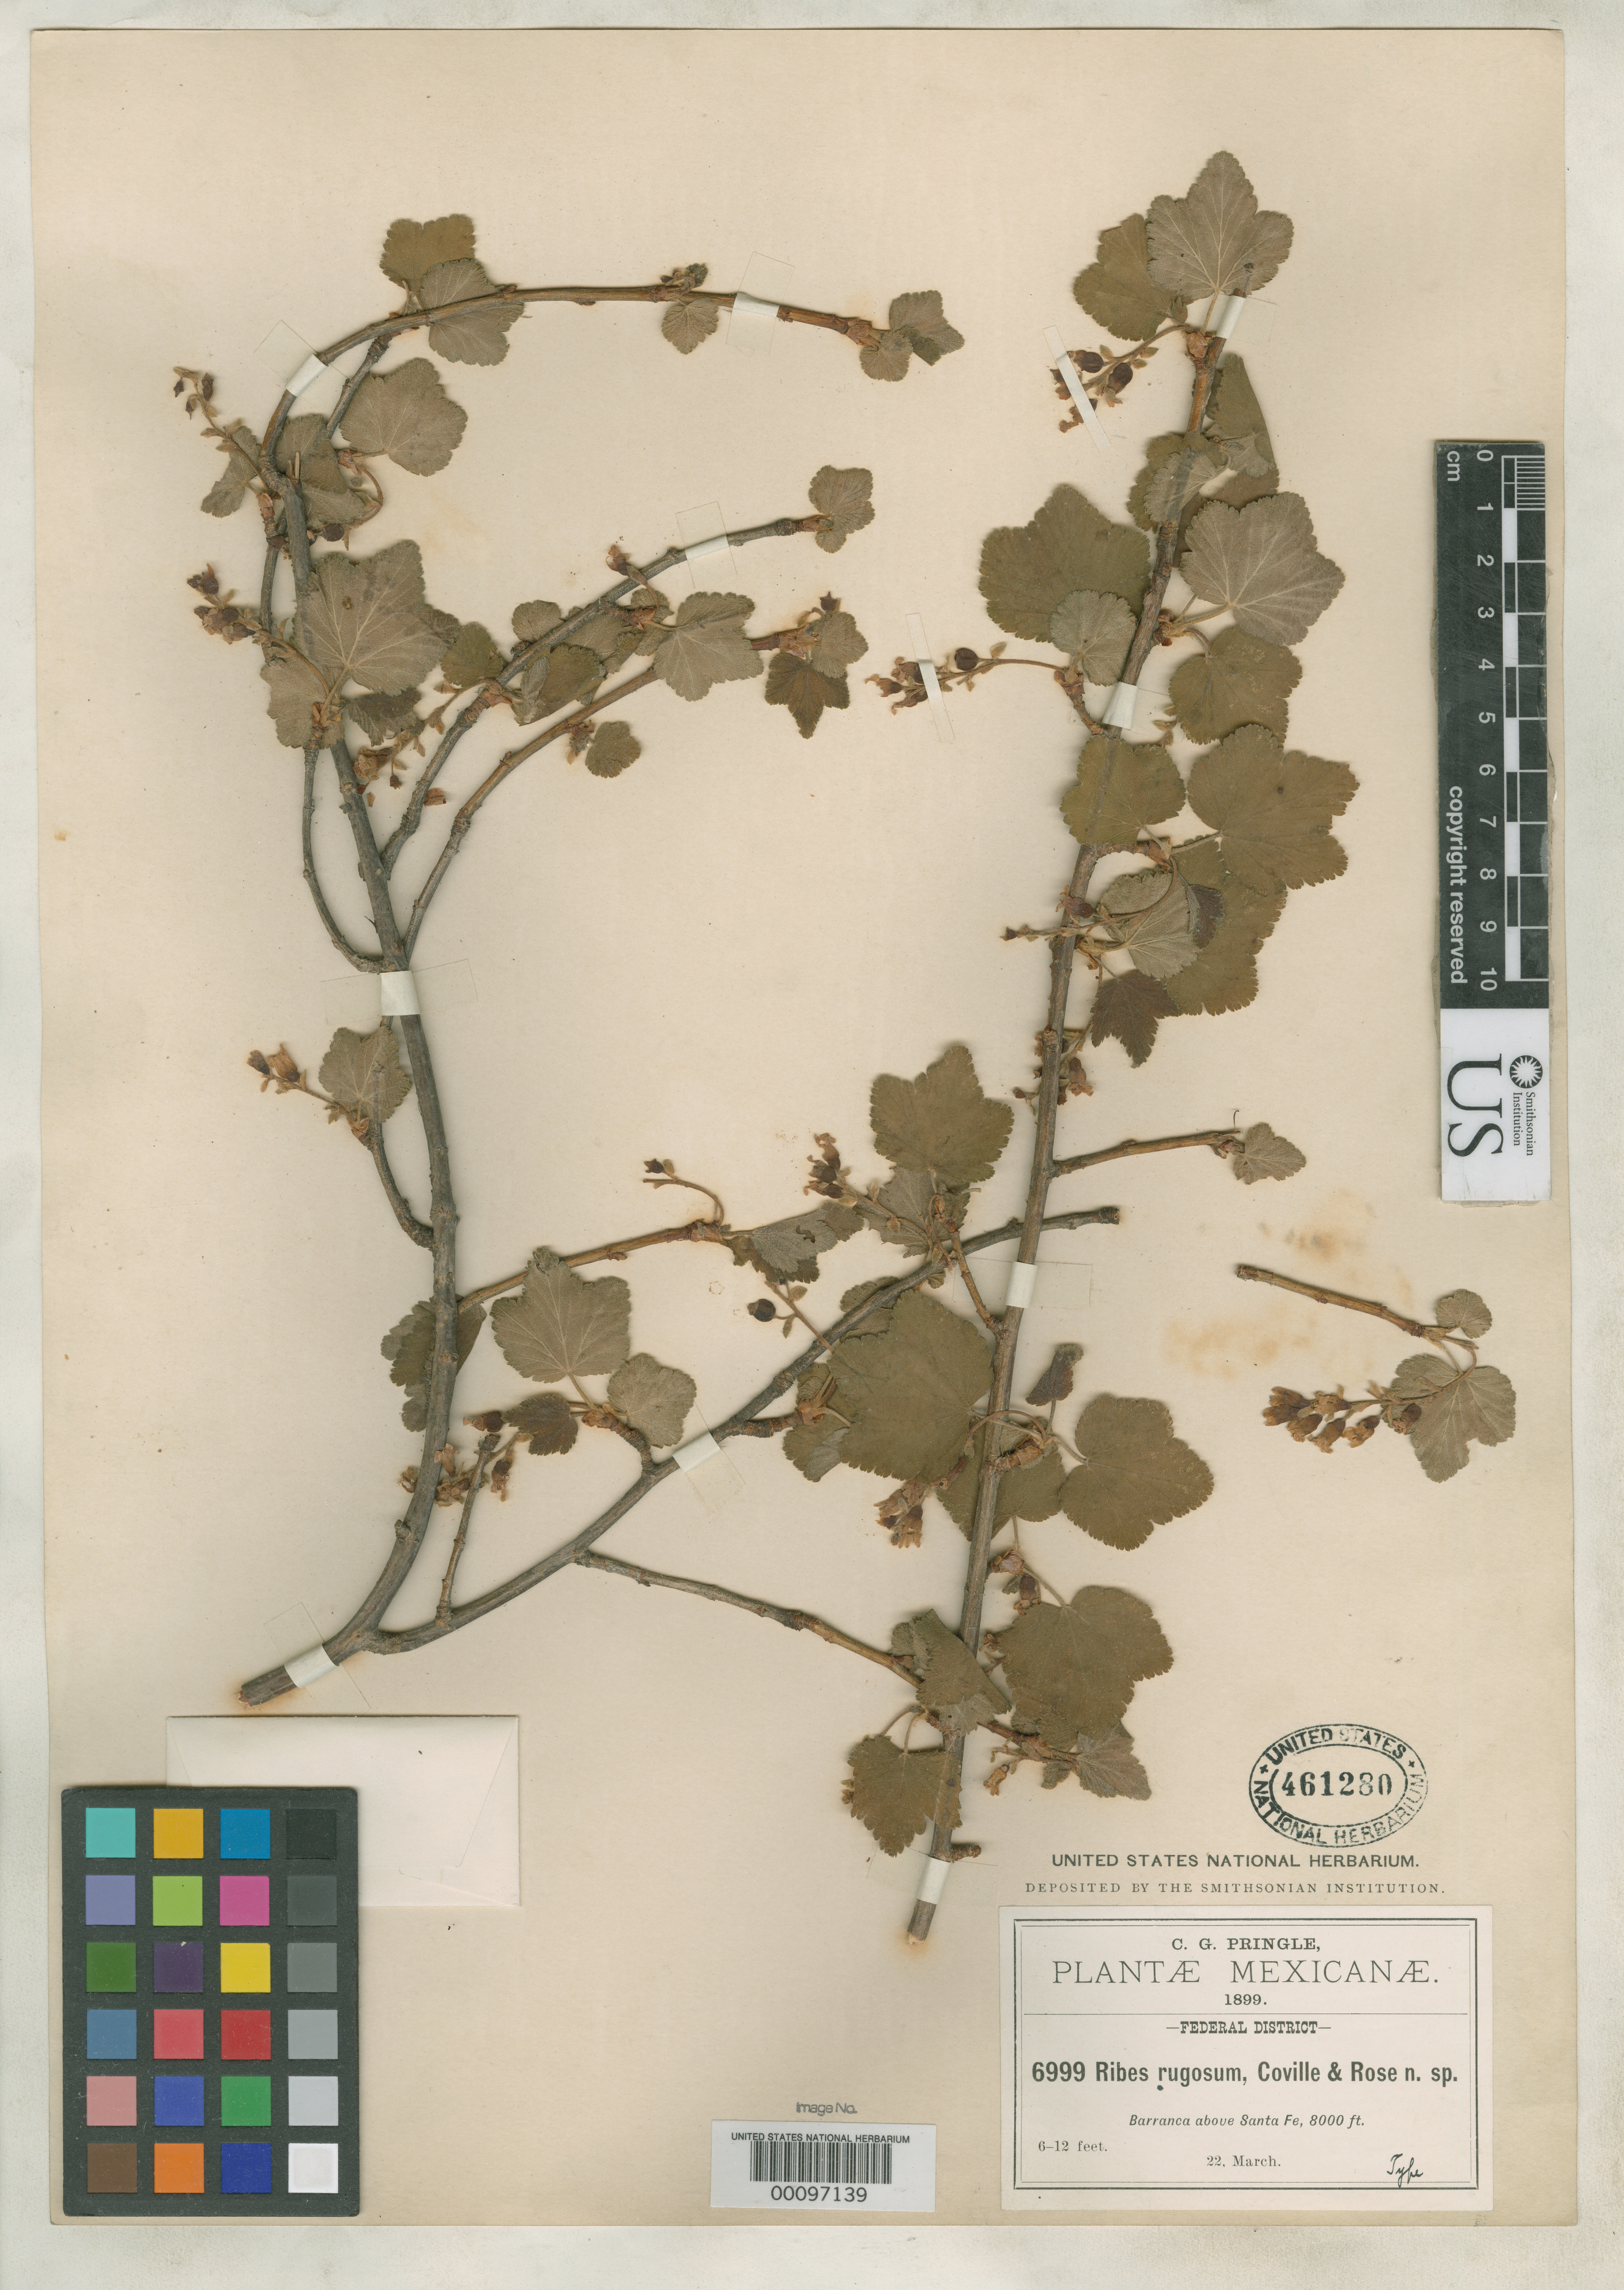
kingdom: Plantae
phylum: Tracheophyta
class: Magnoliopsida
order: Saxifragales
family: Grossulariaceae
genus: Ribes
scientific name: Ribes rugosum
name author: Coville & Rose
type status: Holotype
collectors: C. G. Pringle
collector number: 6999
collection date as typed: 22 Mar 1899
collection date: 1899-03-22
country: Mexico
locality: Near Santa Fe in the Valley of Mexico.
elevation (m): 2438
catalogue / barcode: US 461280